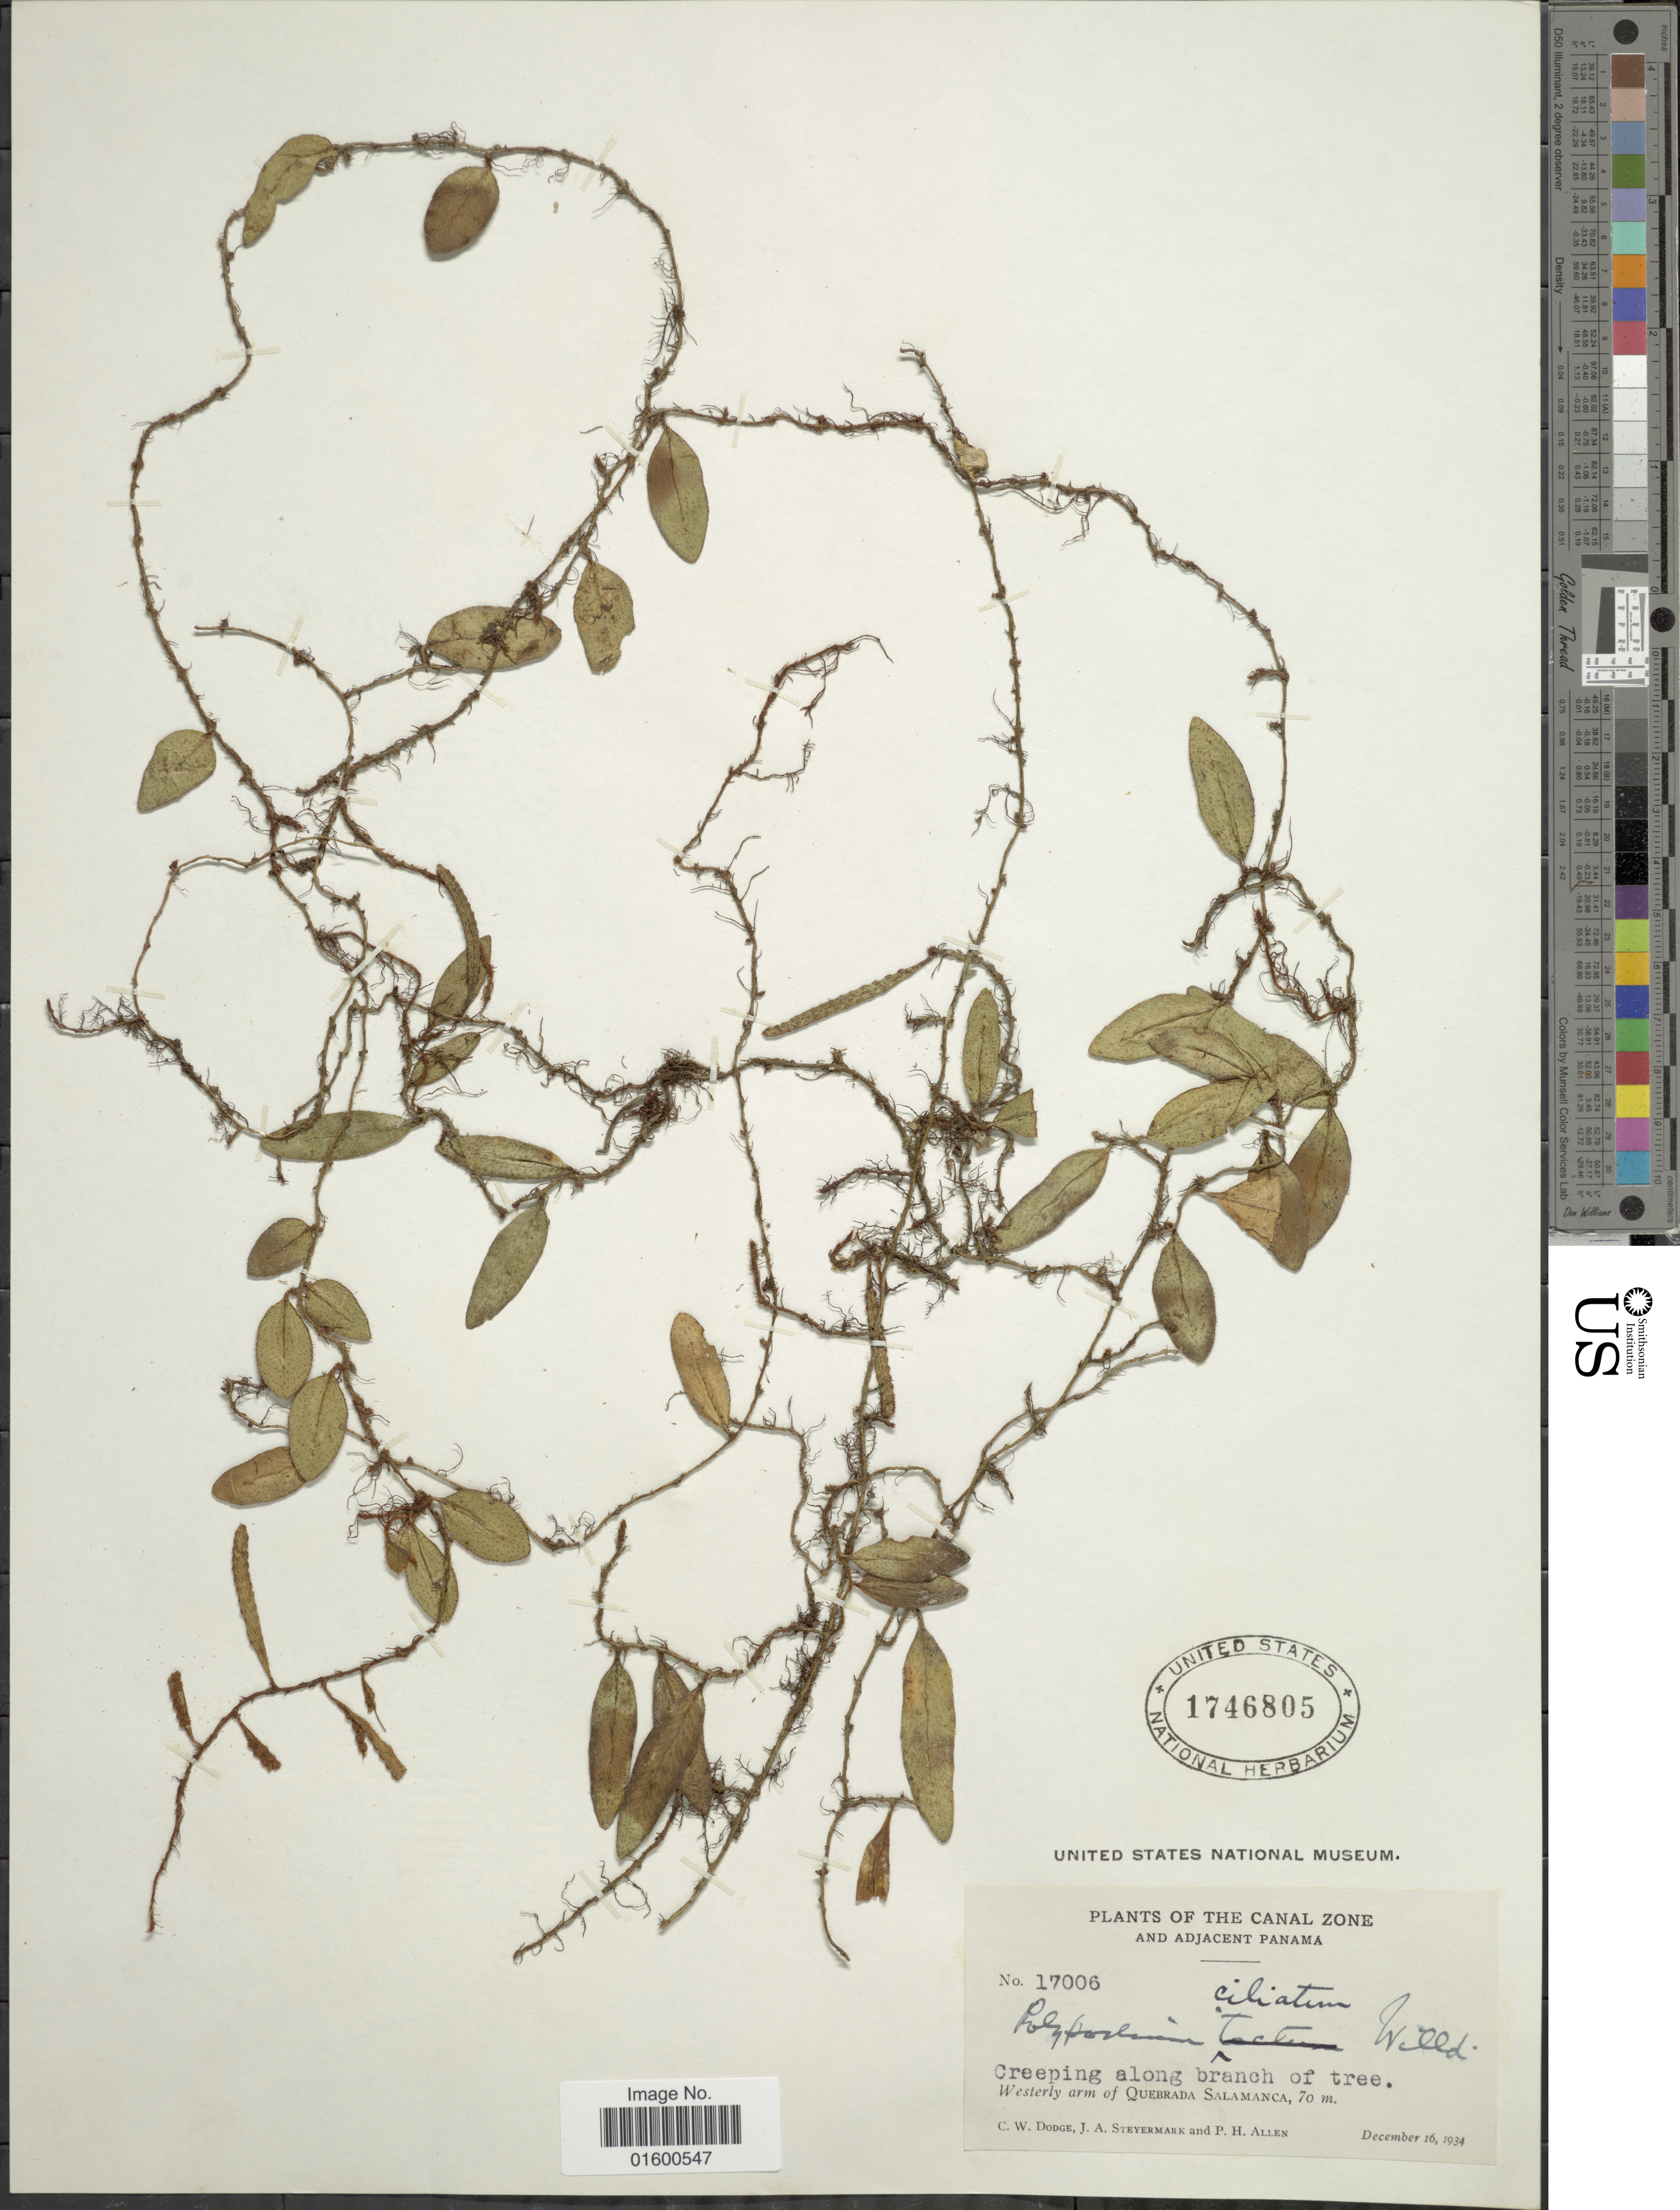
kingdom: Plantae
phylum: Tracheophyta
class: Polypodiopsida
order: Polypodiales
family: Polypodiaceae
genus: Microgramma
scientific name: Microgramma reptans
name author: (Cav.) A.R. Sm.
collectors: C. Dodge, J. Steyermark & P. H. Allen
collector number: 17006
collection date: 1934-12-16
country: Panama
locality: Canal Zone and adjacnet Panama, westerly arm of Quebrada Salamanca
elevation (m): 70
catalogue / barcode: US 1746805